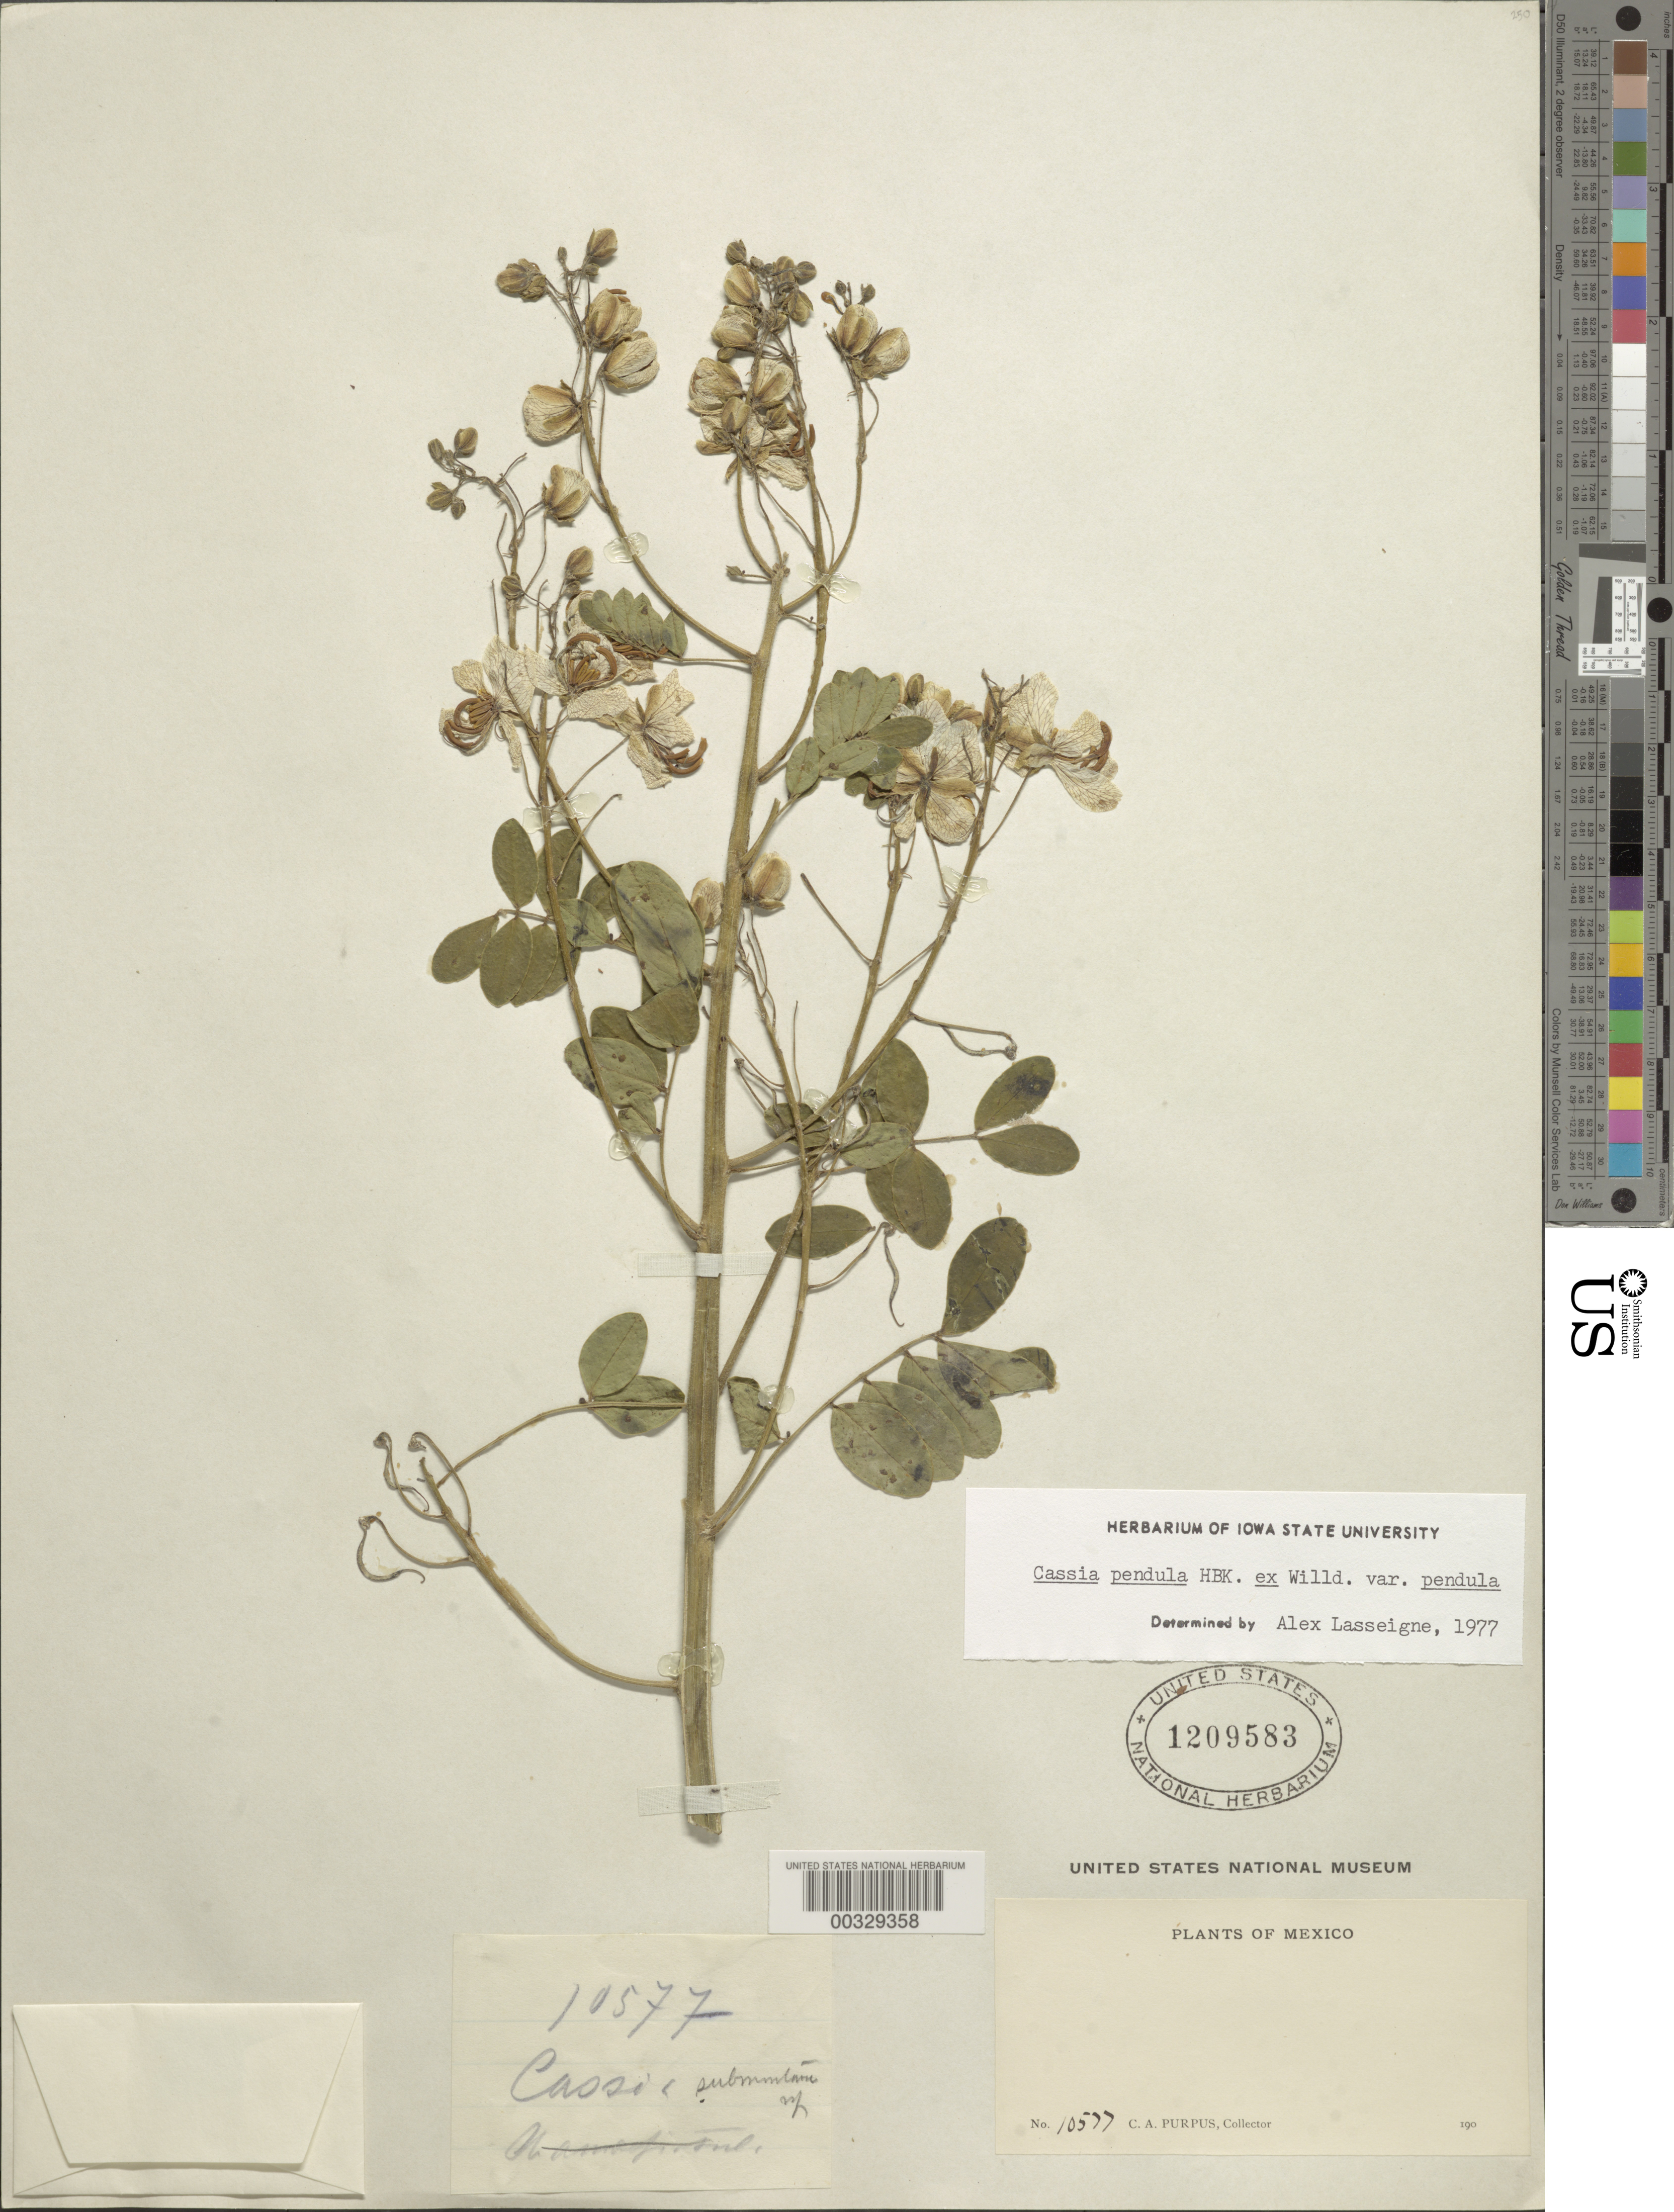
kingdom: Plantae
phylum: Tracheophyta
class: Magnoliopsida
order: Fabales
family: Fabaceae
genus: Senna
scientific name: Senna pendula var. pendula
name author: (Humb. & Bonpl. ex Willd.) H.S. Irwin & Barneby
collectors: C. A. Purpus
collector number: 10577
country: Mexico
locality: E of Monserrat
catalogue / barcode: US 1209583